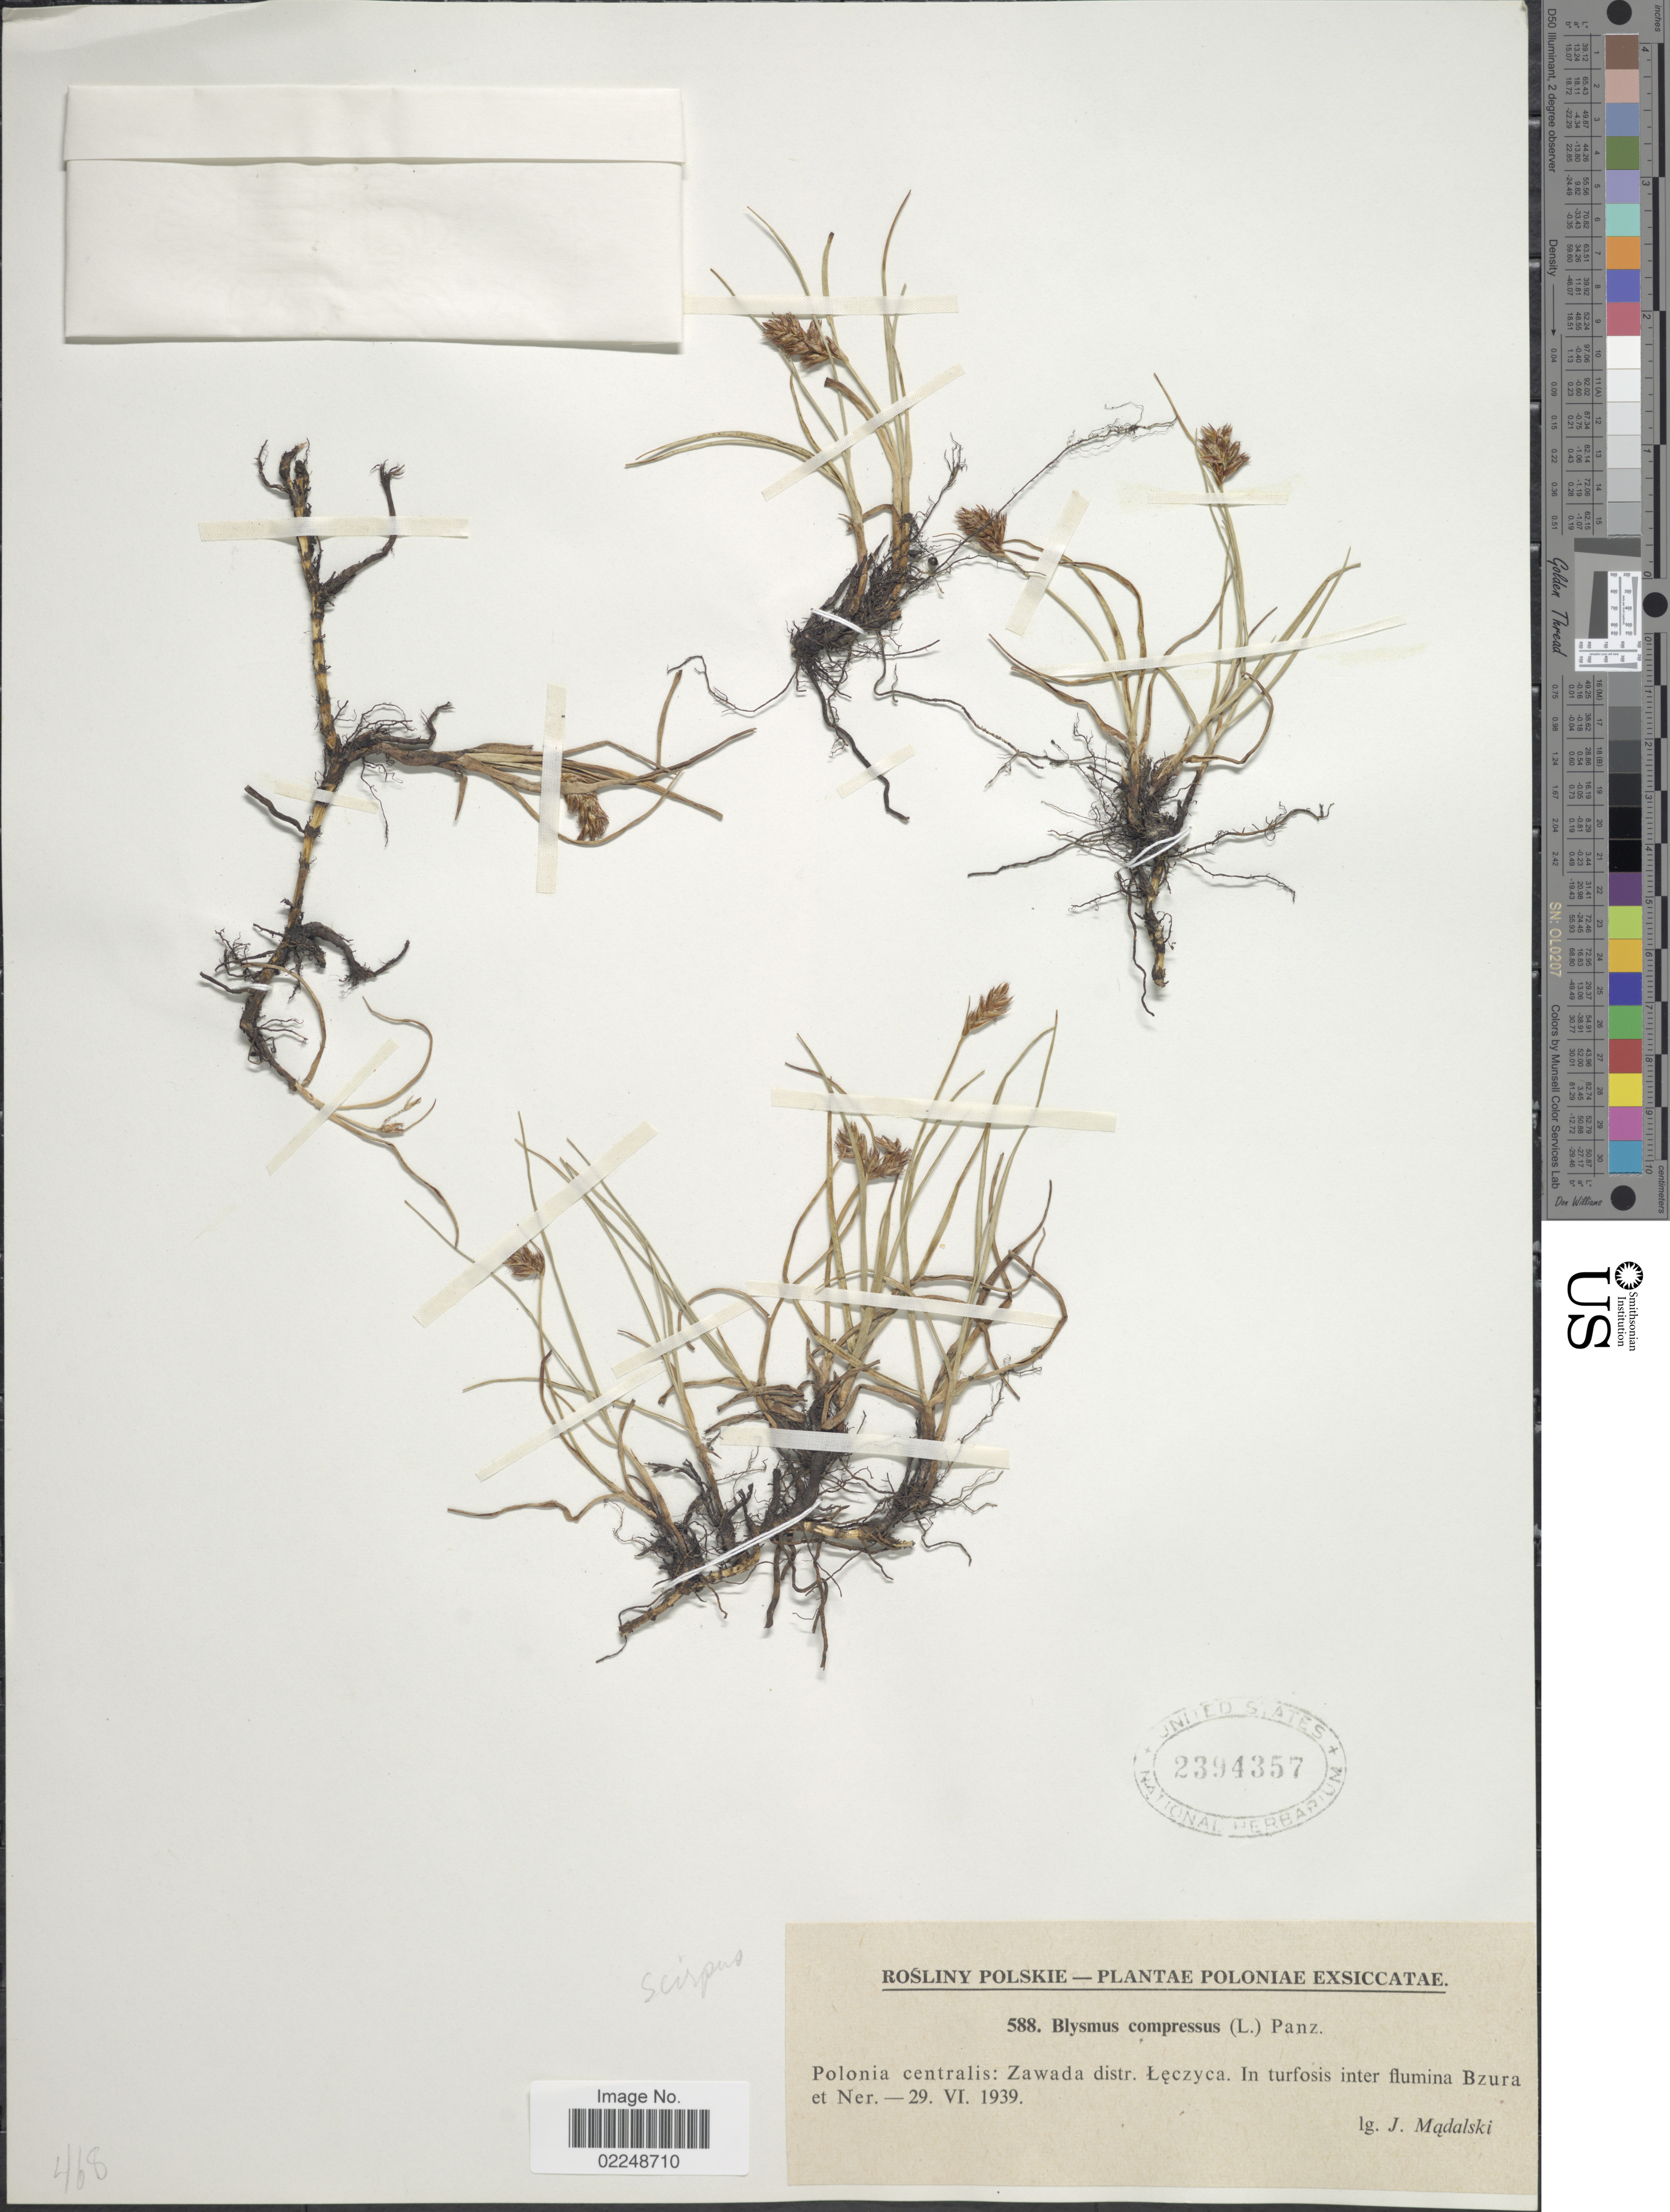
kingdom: Plantae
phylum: Tracheophyta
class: Liliopsida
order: Poales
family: Cyperaceae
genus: Blysmus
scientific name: Blysmus compressus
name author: (L.) Panzer ex Link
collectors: J. Madalski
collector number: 588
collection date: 1939-06-29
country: Poland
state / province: Podkarpackie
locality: Polonia Centralis: Zawada distr. Leczyca. In turfosis inter flumina Bzura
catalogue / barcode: US 2394357